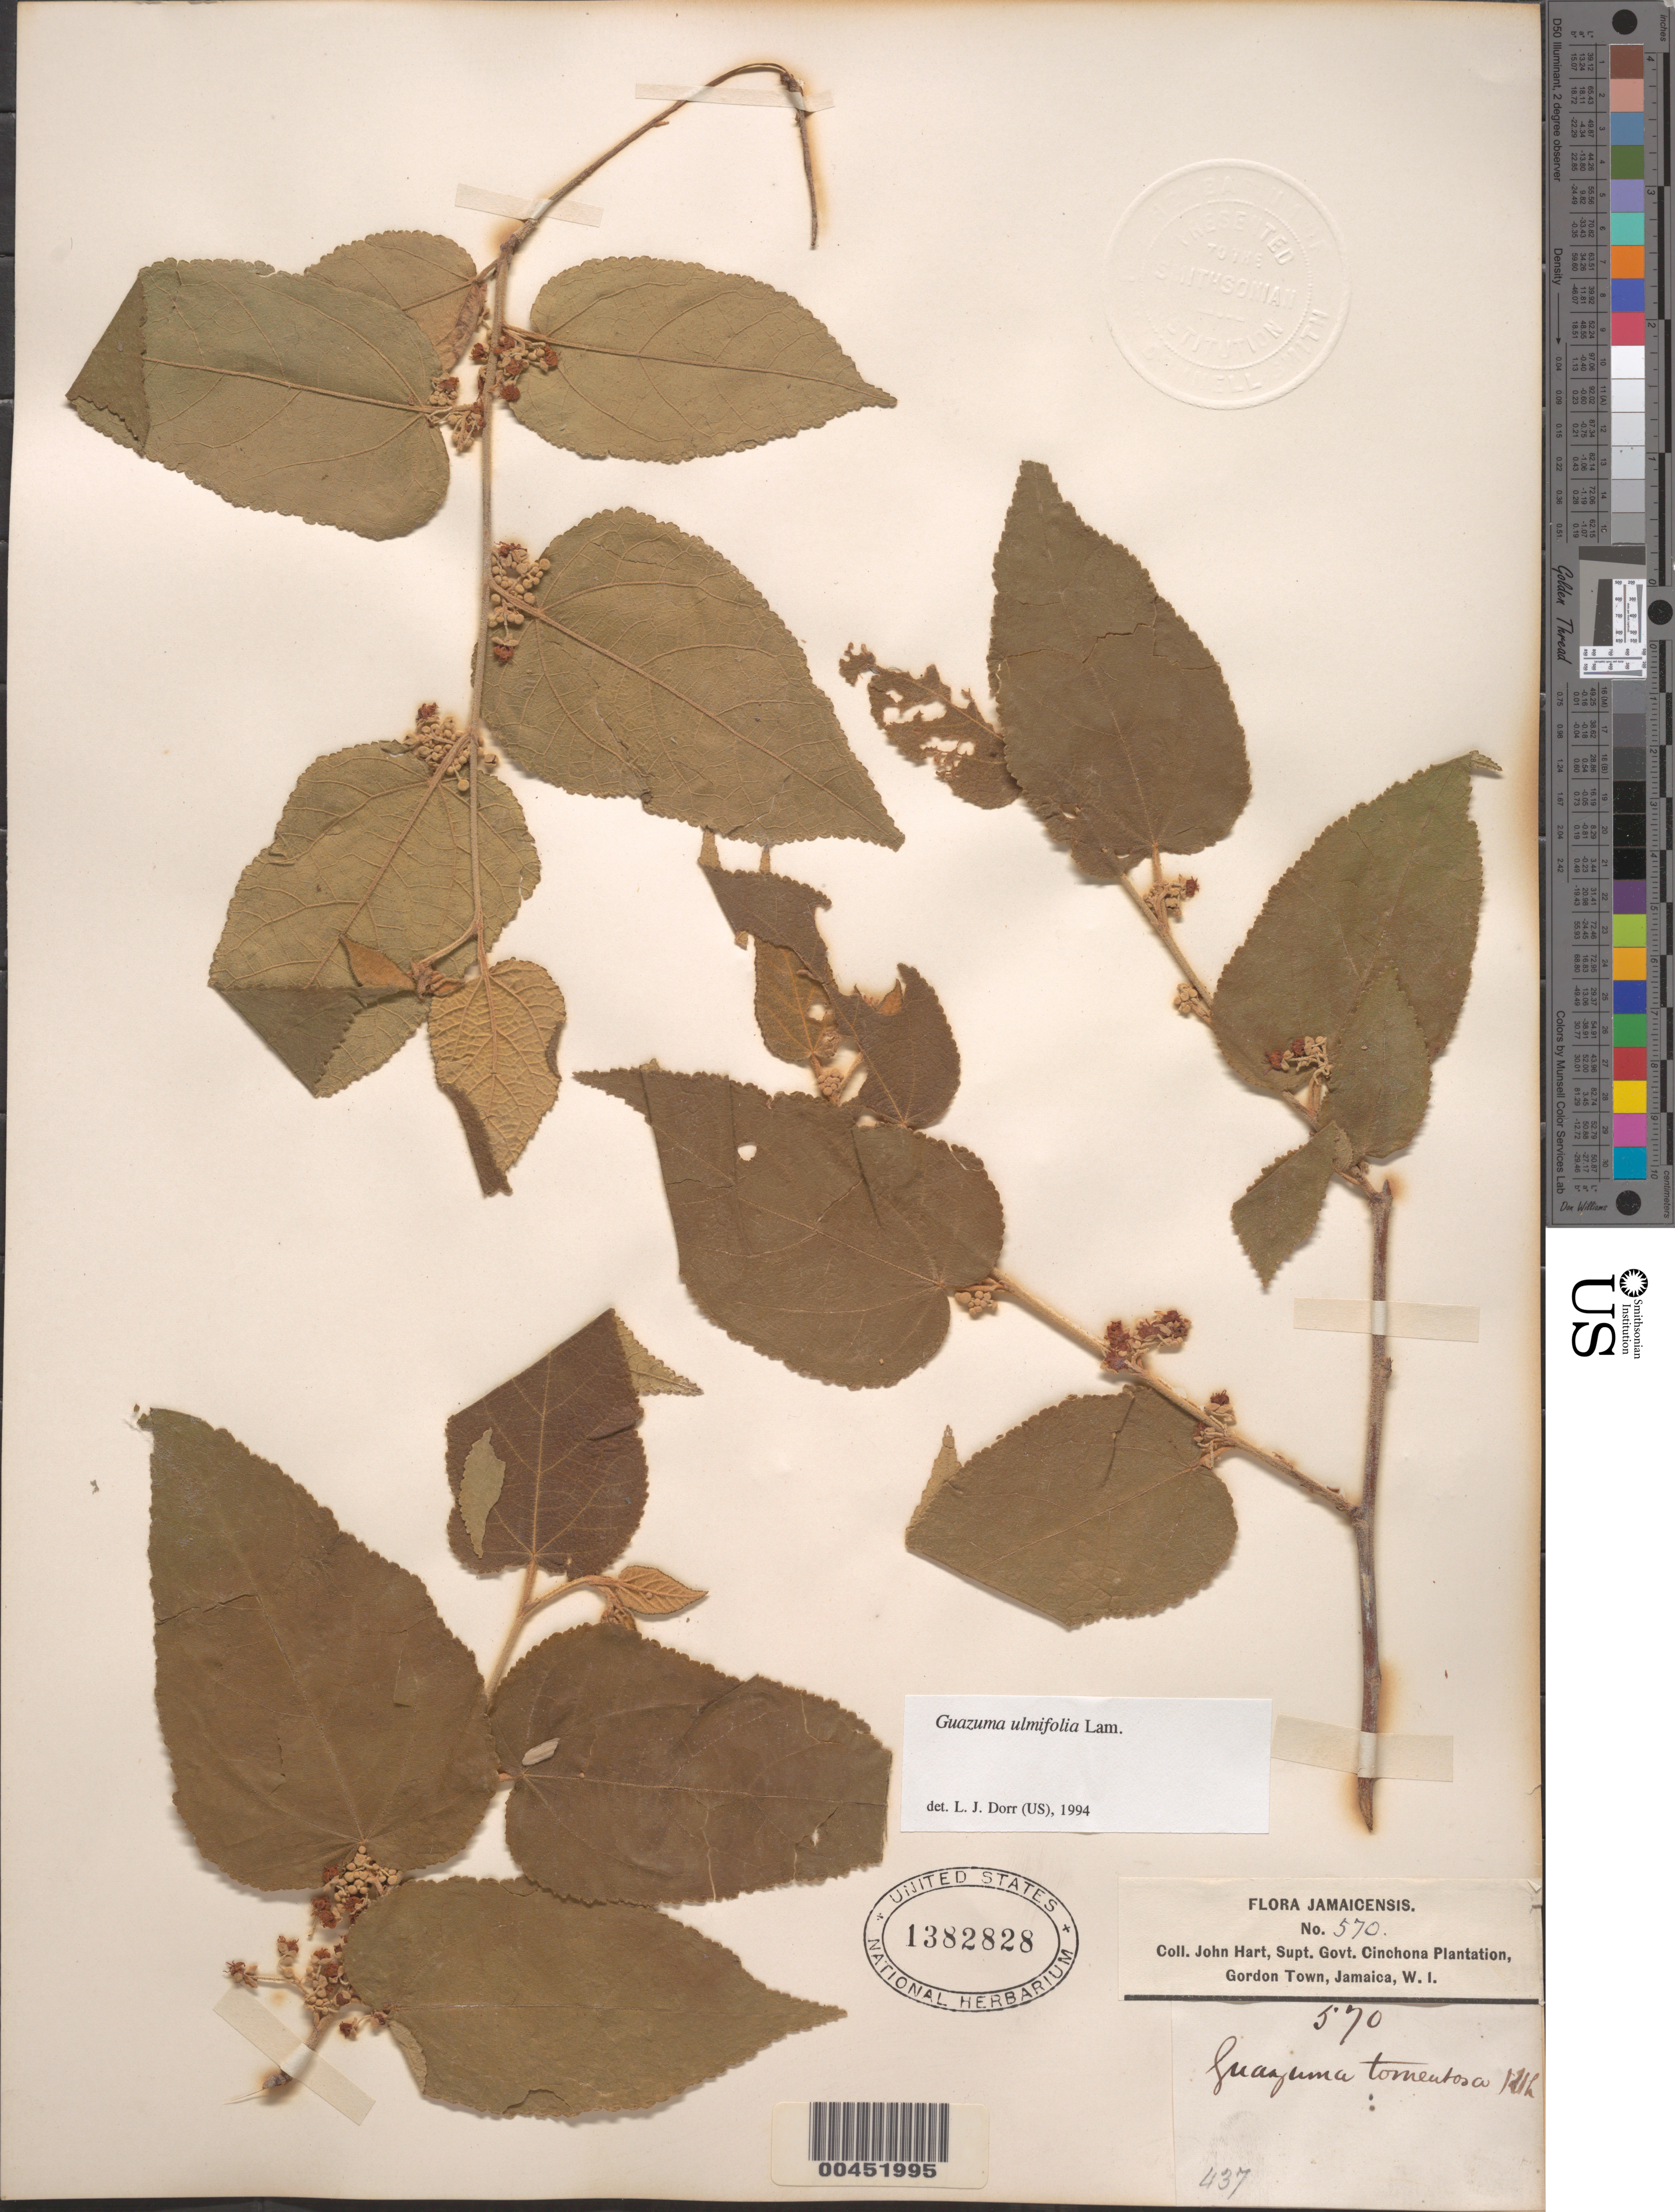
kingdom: Plantae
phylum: Tracheophyta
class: Magnoliopsida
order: Malvales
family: Malvaceae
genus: Guazuma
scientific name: Guazuma ulmifolia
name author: Lam.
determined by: Dorr, L. J., (BOT), Smithsonian Institution - National Museum of Natural History (UNITED STATES)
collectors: J. Hart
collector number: Fl. Jam. 570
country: Jamaica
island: Greater Antilles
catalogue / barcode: US 1382828